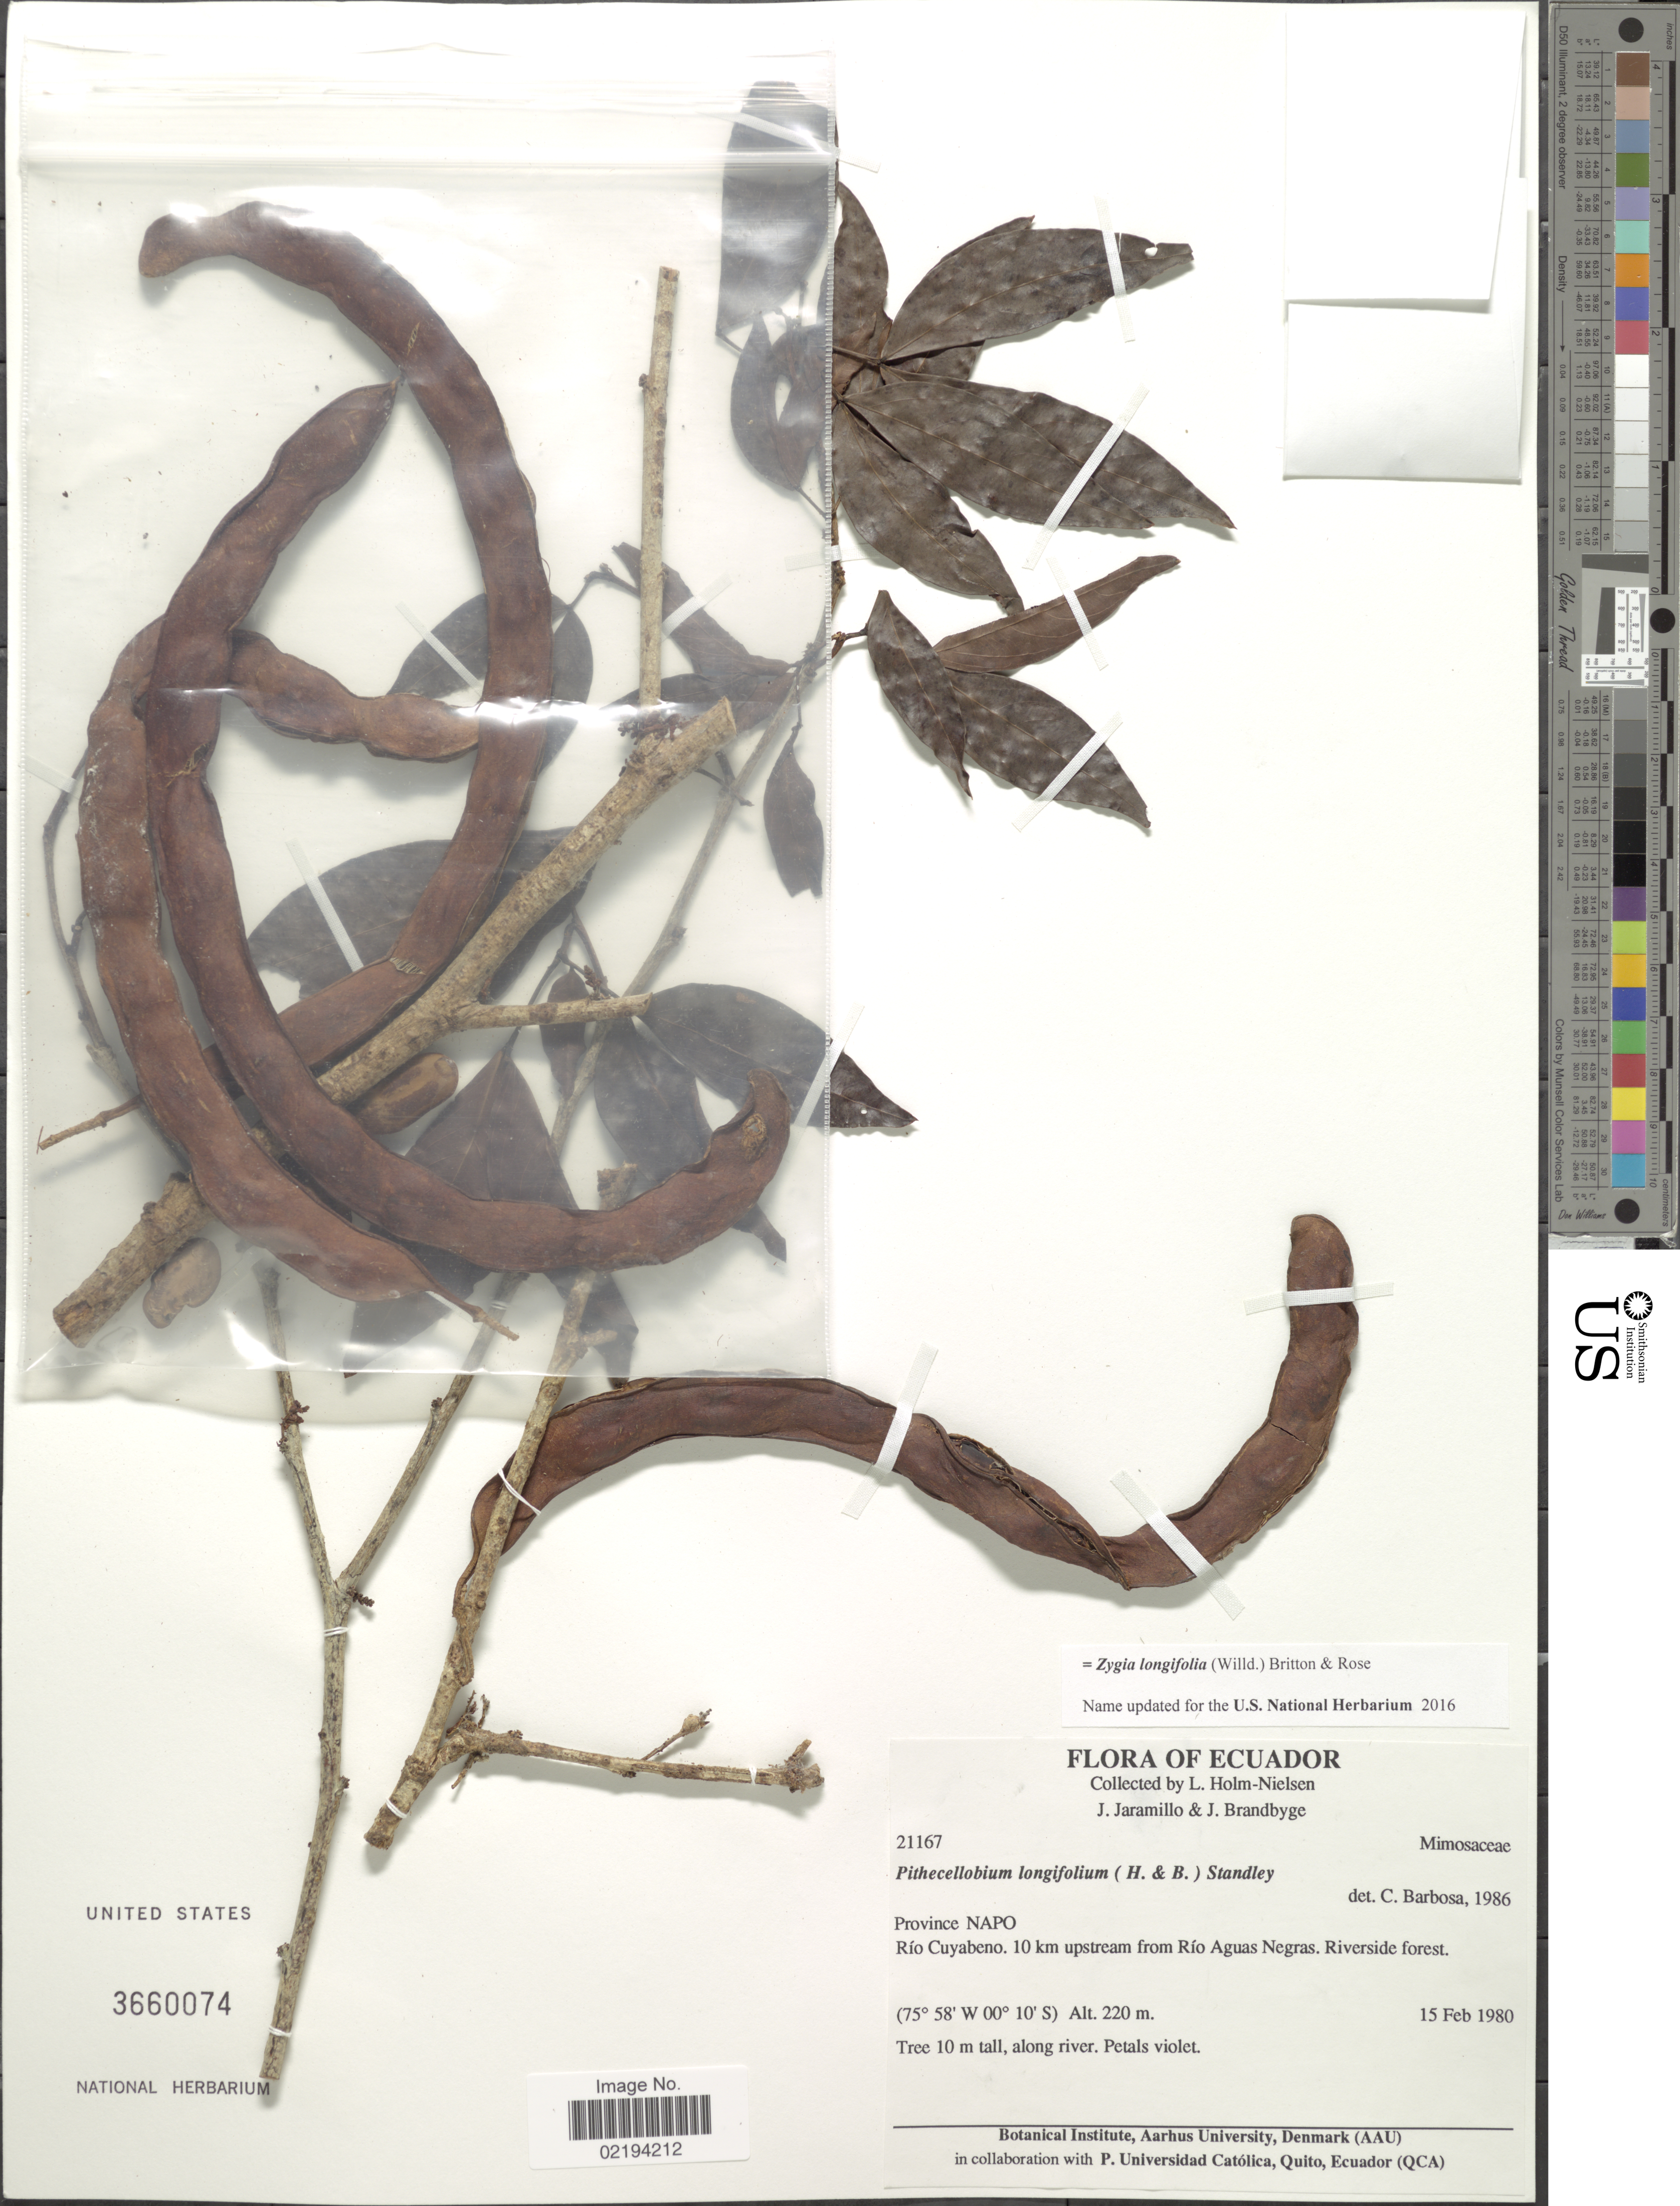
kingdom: Plantae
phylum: Tracheophyta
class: Magnoliopsida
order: Fabales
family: Fabaceae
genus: Zygia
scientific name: Zygia longifolia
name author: (Willd.) Britton & Rose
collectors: L. B. Holm-Nielsen, J. Jaramillo & J. Brandbyge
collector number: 21167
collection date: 1980-02-15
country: Ecuador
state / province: Napo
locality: Rio Cuyabeno, 10 km upstream from Rio Aguas Negras, riverside.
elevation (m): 220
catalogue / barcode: US 3660074